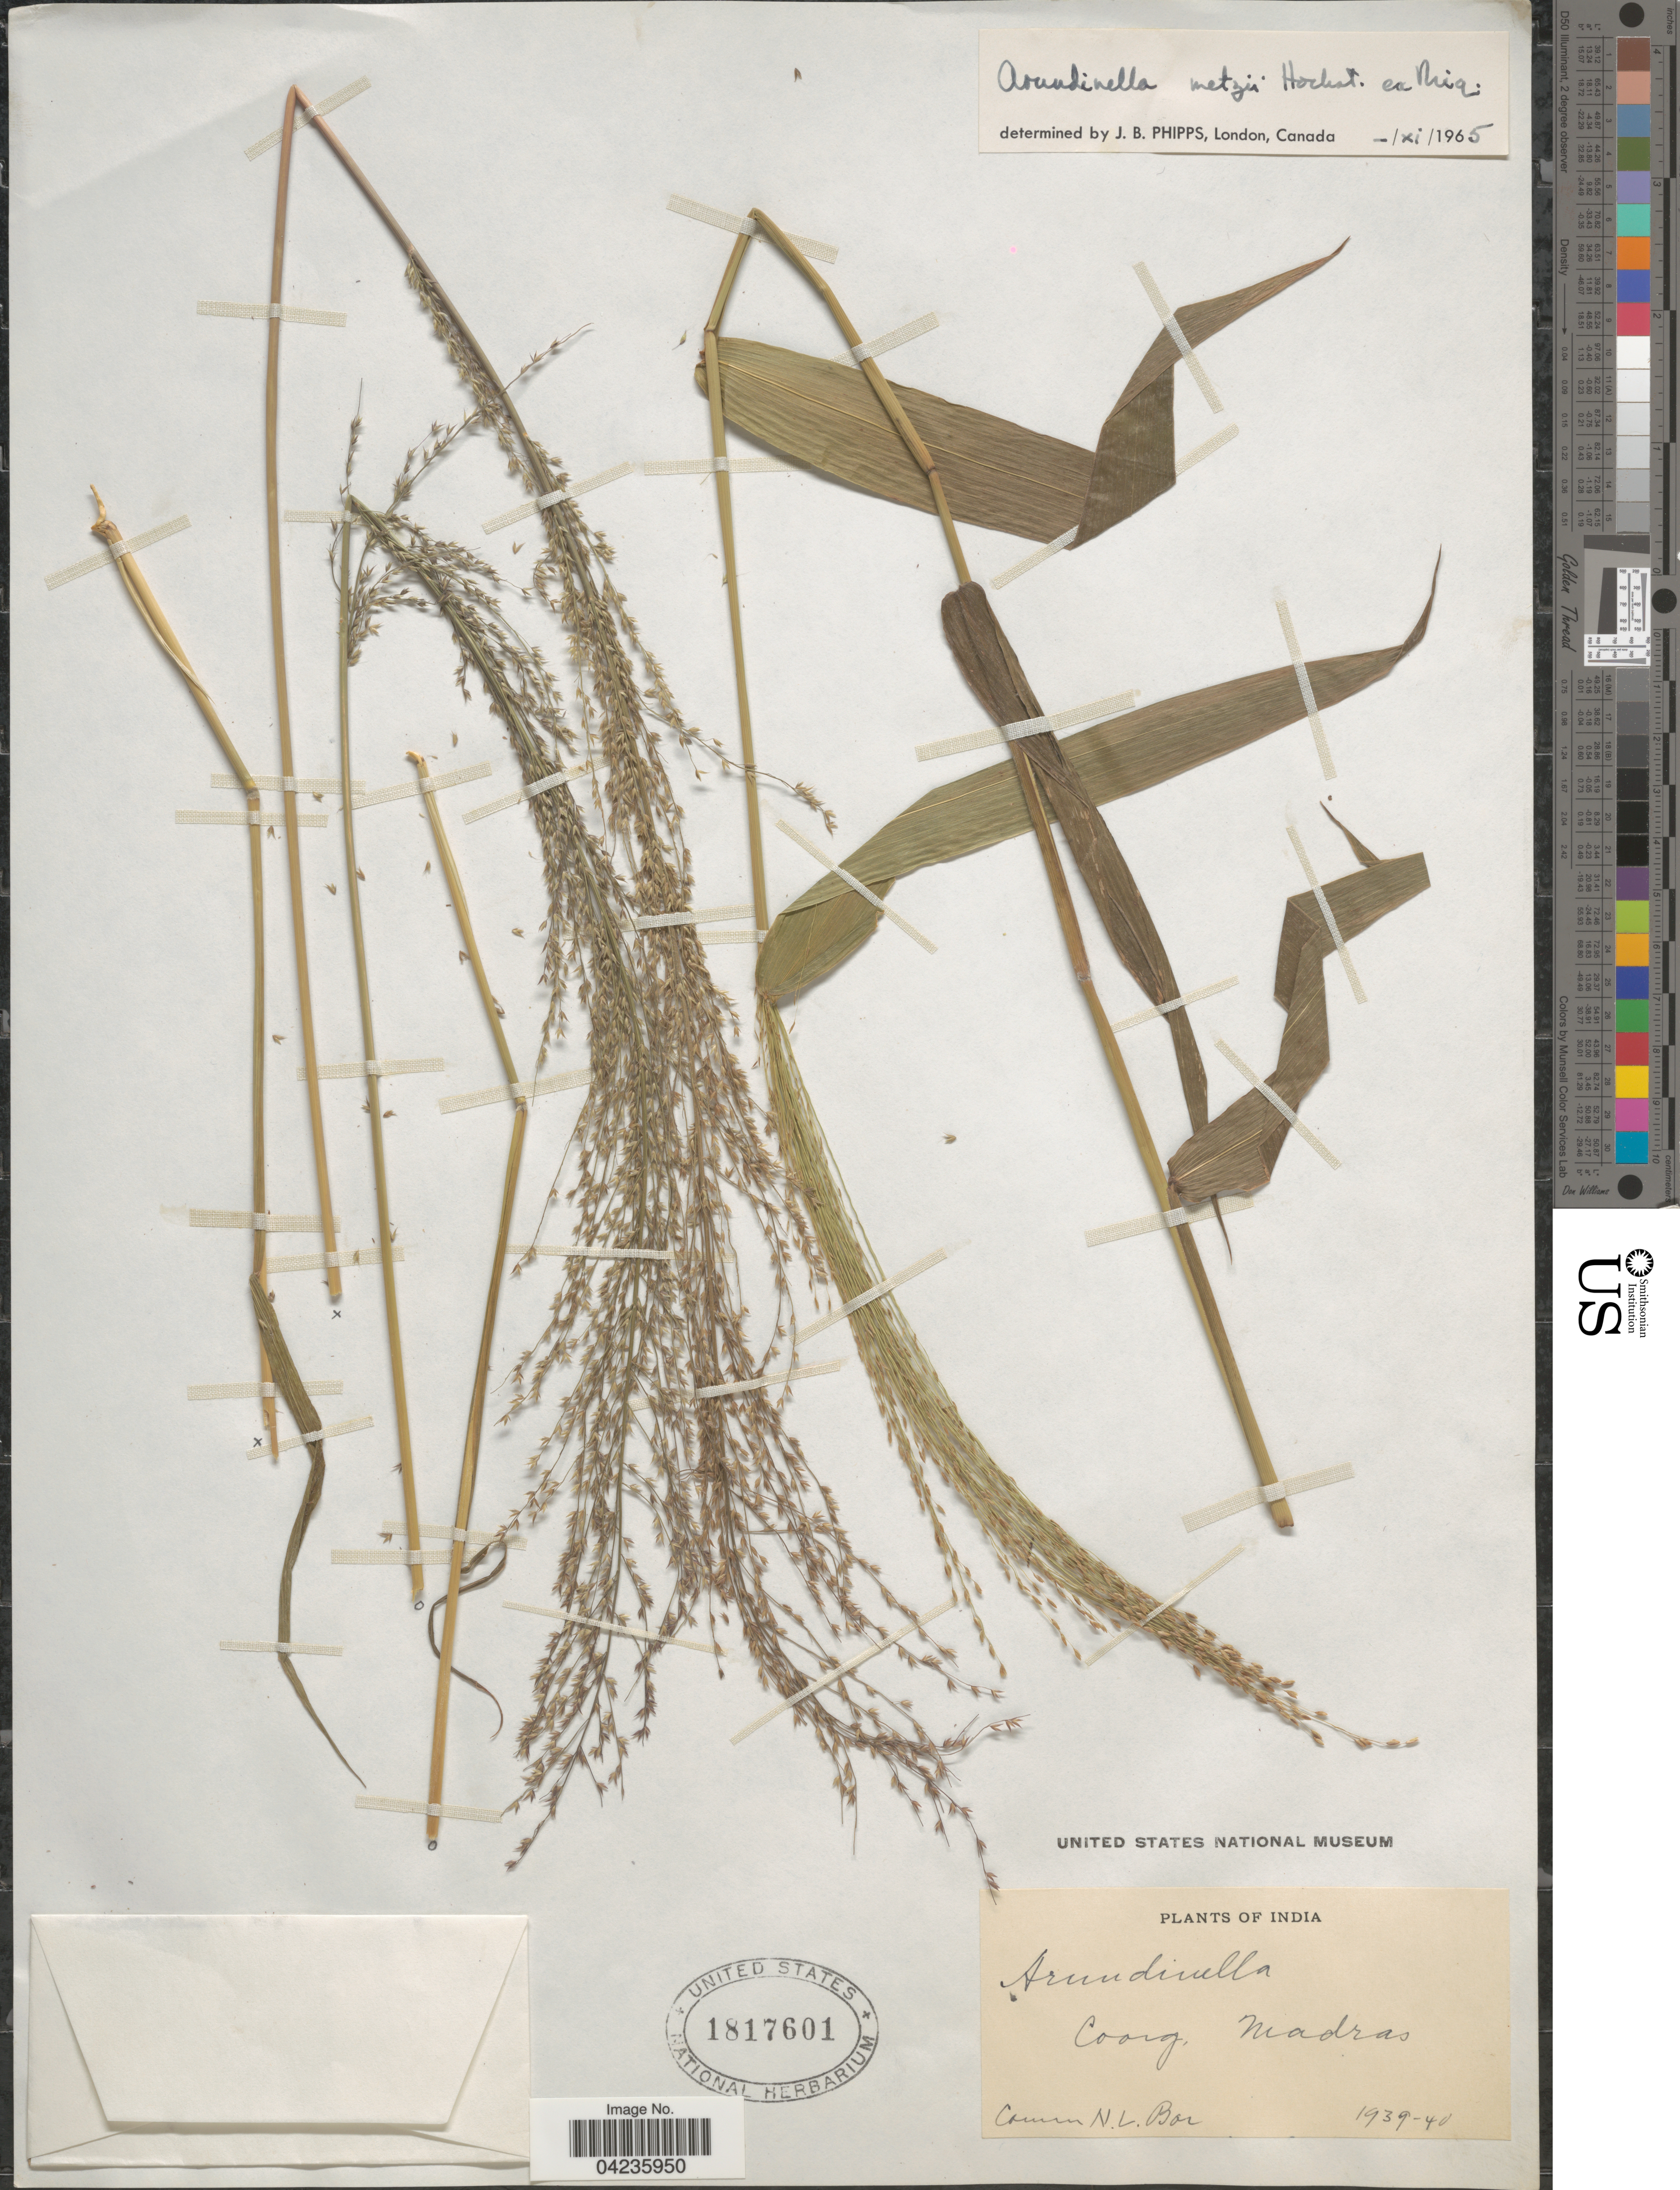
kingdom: Plantae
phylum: Tracheophyta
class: Liliopsida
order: Poales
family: Poaceae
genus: Arundinella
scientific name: Arundinella metzii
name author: Hochst. in Miq.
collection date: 1939/1940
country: India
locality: Coorg, Madras.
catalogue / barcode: US 1817601